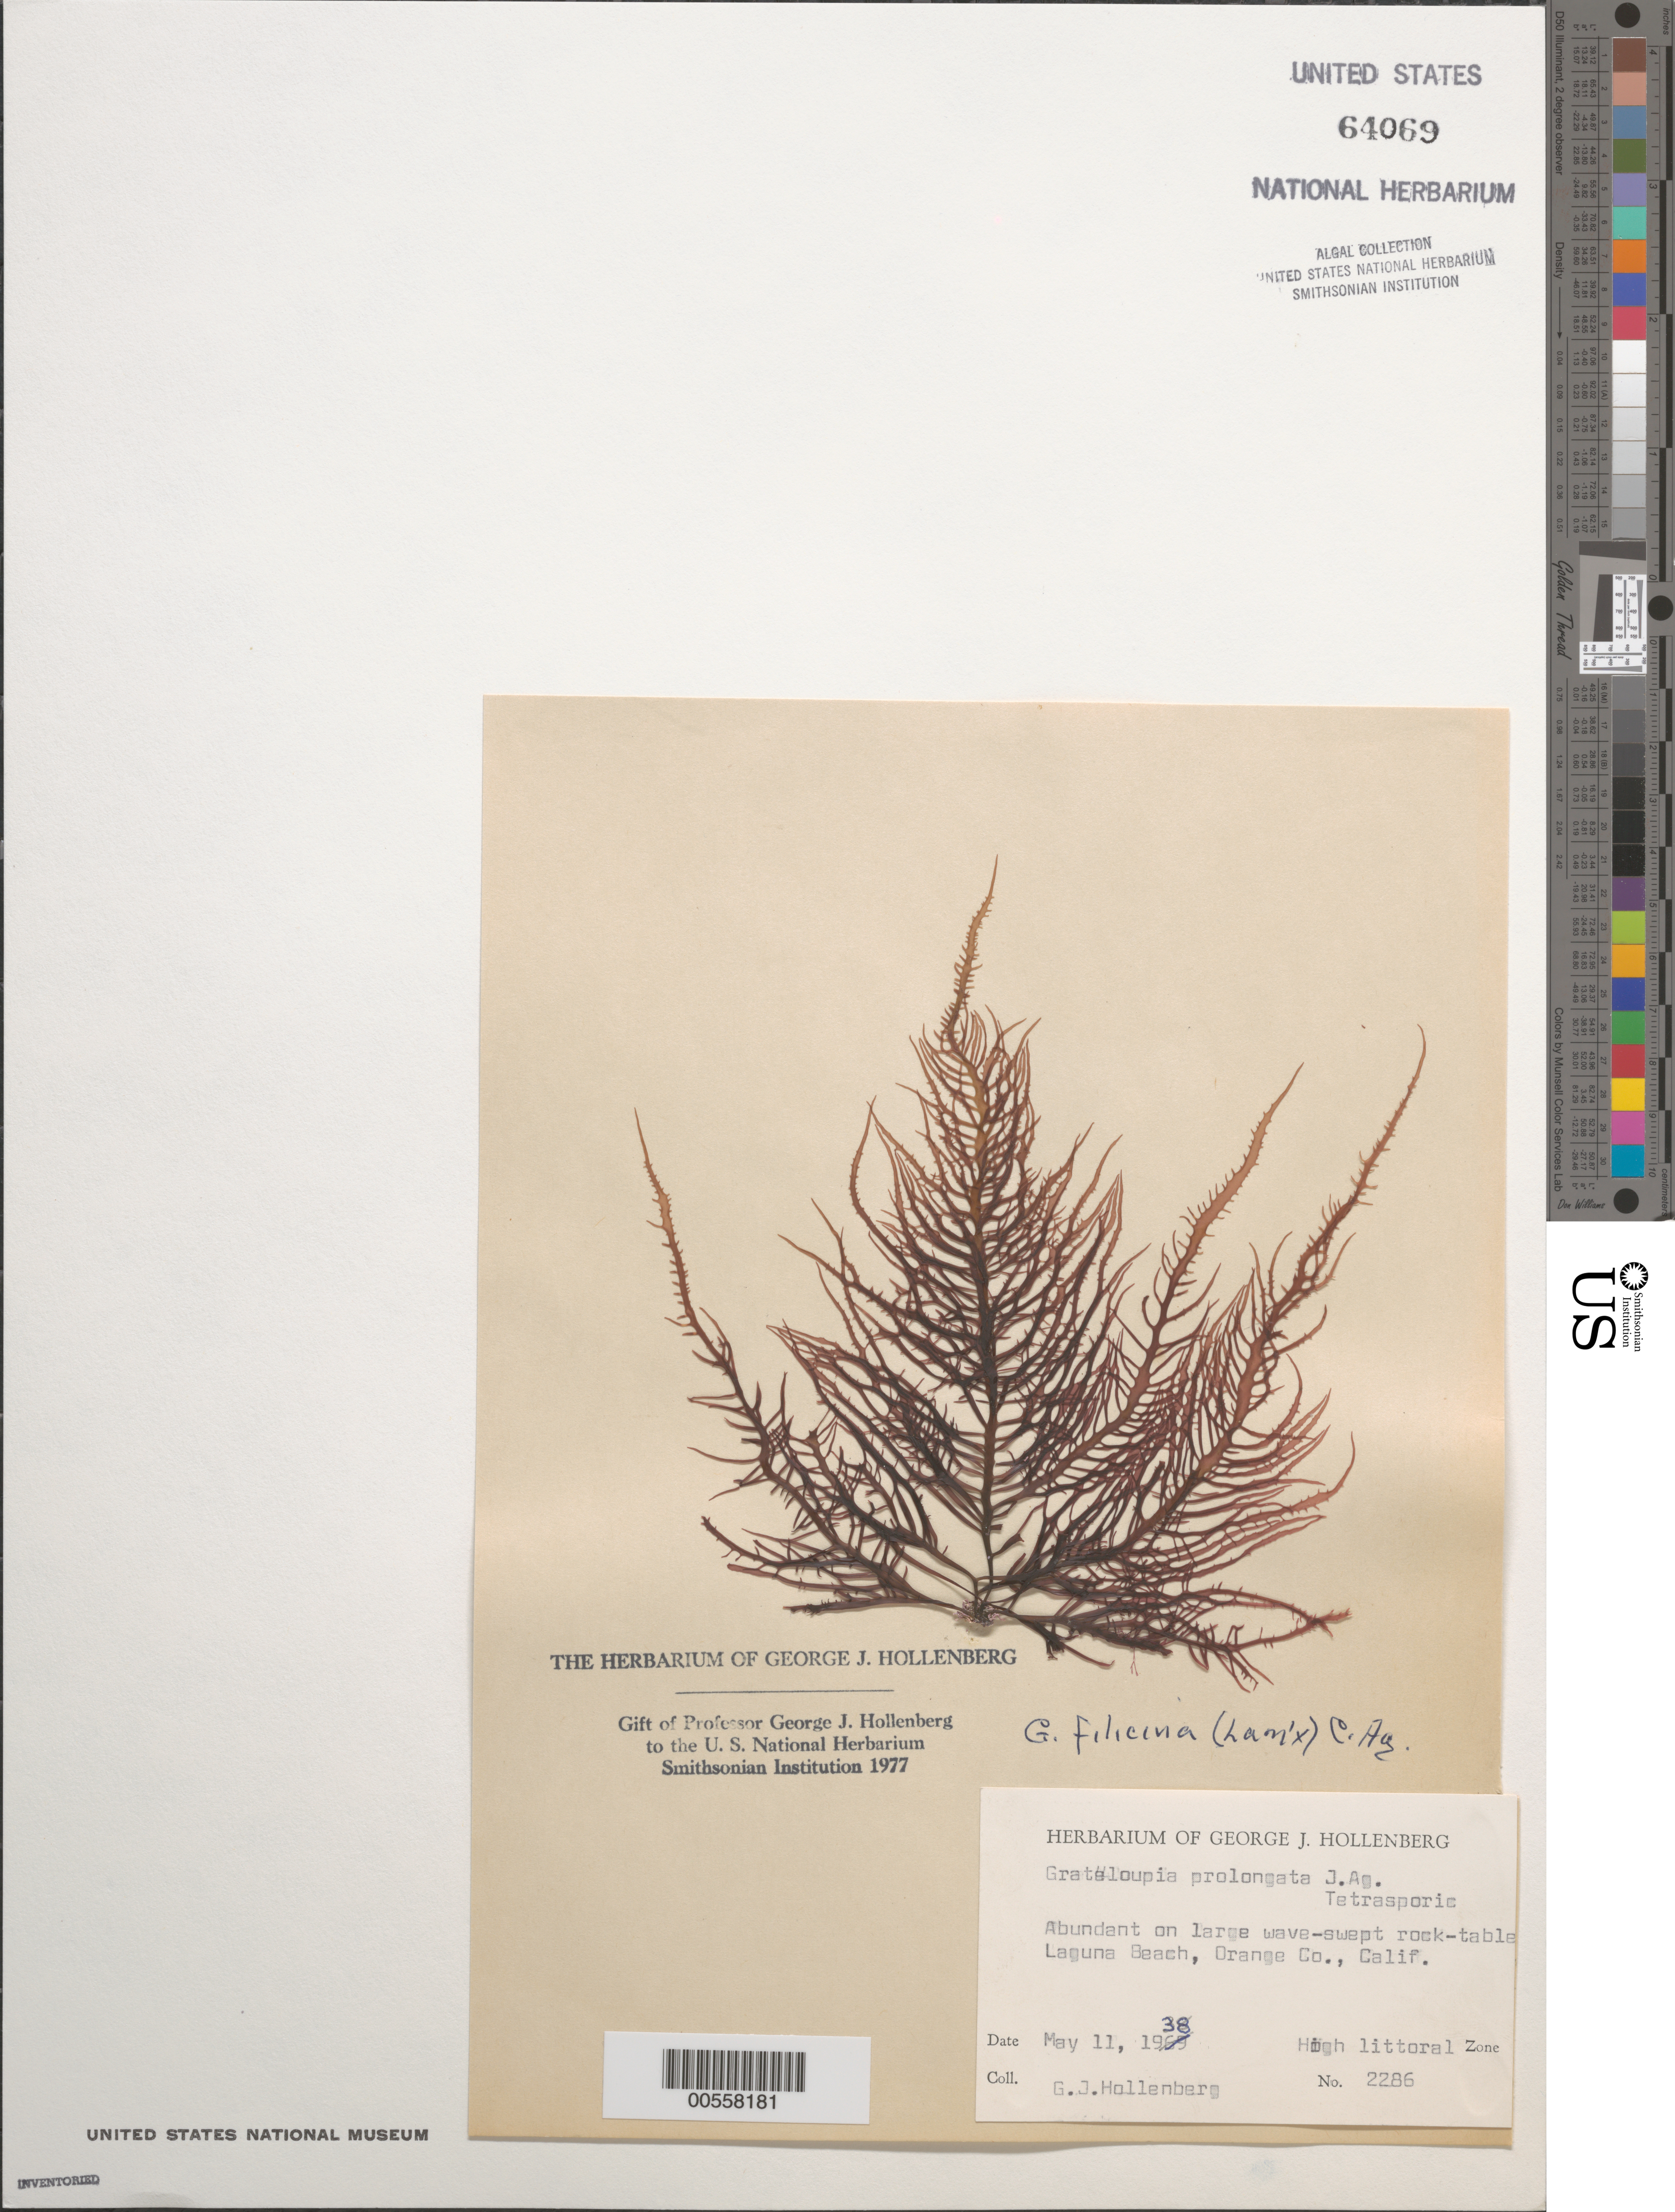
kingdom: Plantae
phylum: Rhodophyta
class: Florideophyceae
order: Halymeniales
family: Halymeniaceae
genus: Grateloupia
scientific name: Grateloupia filicina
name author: (J.V.Lamouroux) C. Agardh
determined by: Hollenberg, George J.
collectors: G. Hollenberg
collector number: GJH 2286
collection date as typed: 11 May 1938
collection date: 1938-05-11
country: United States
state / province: California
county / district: Orange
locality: Laguna Beach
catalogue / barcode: US 64069